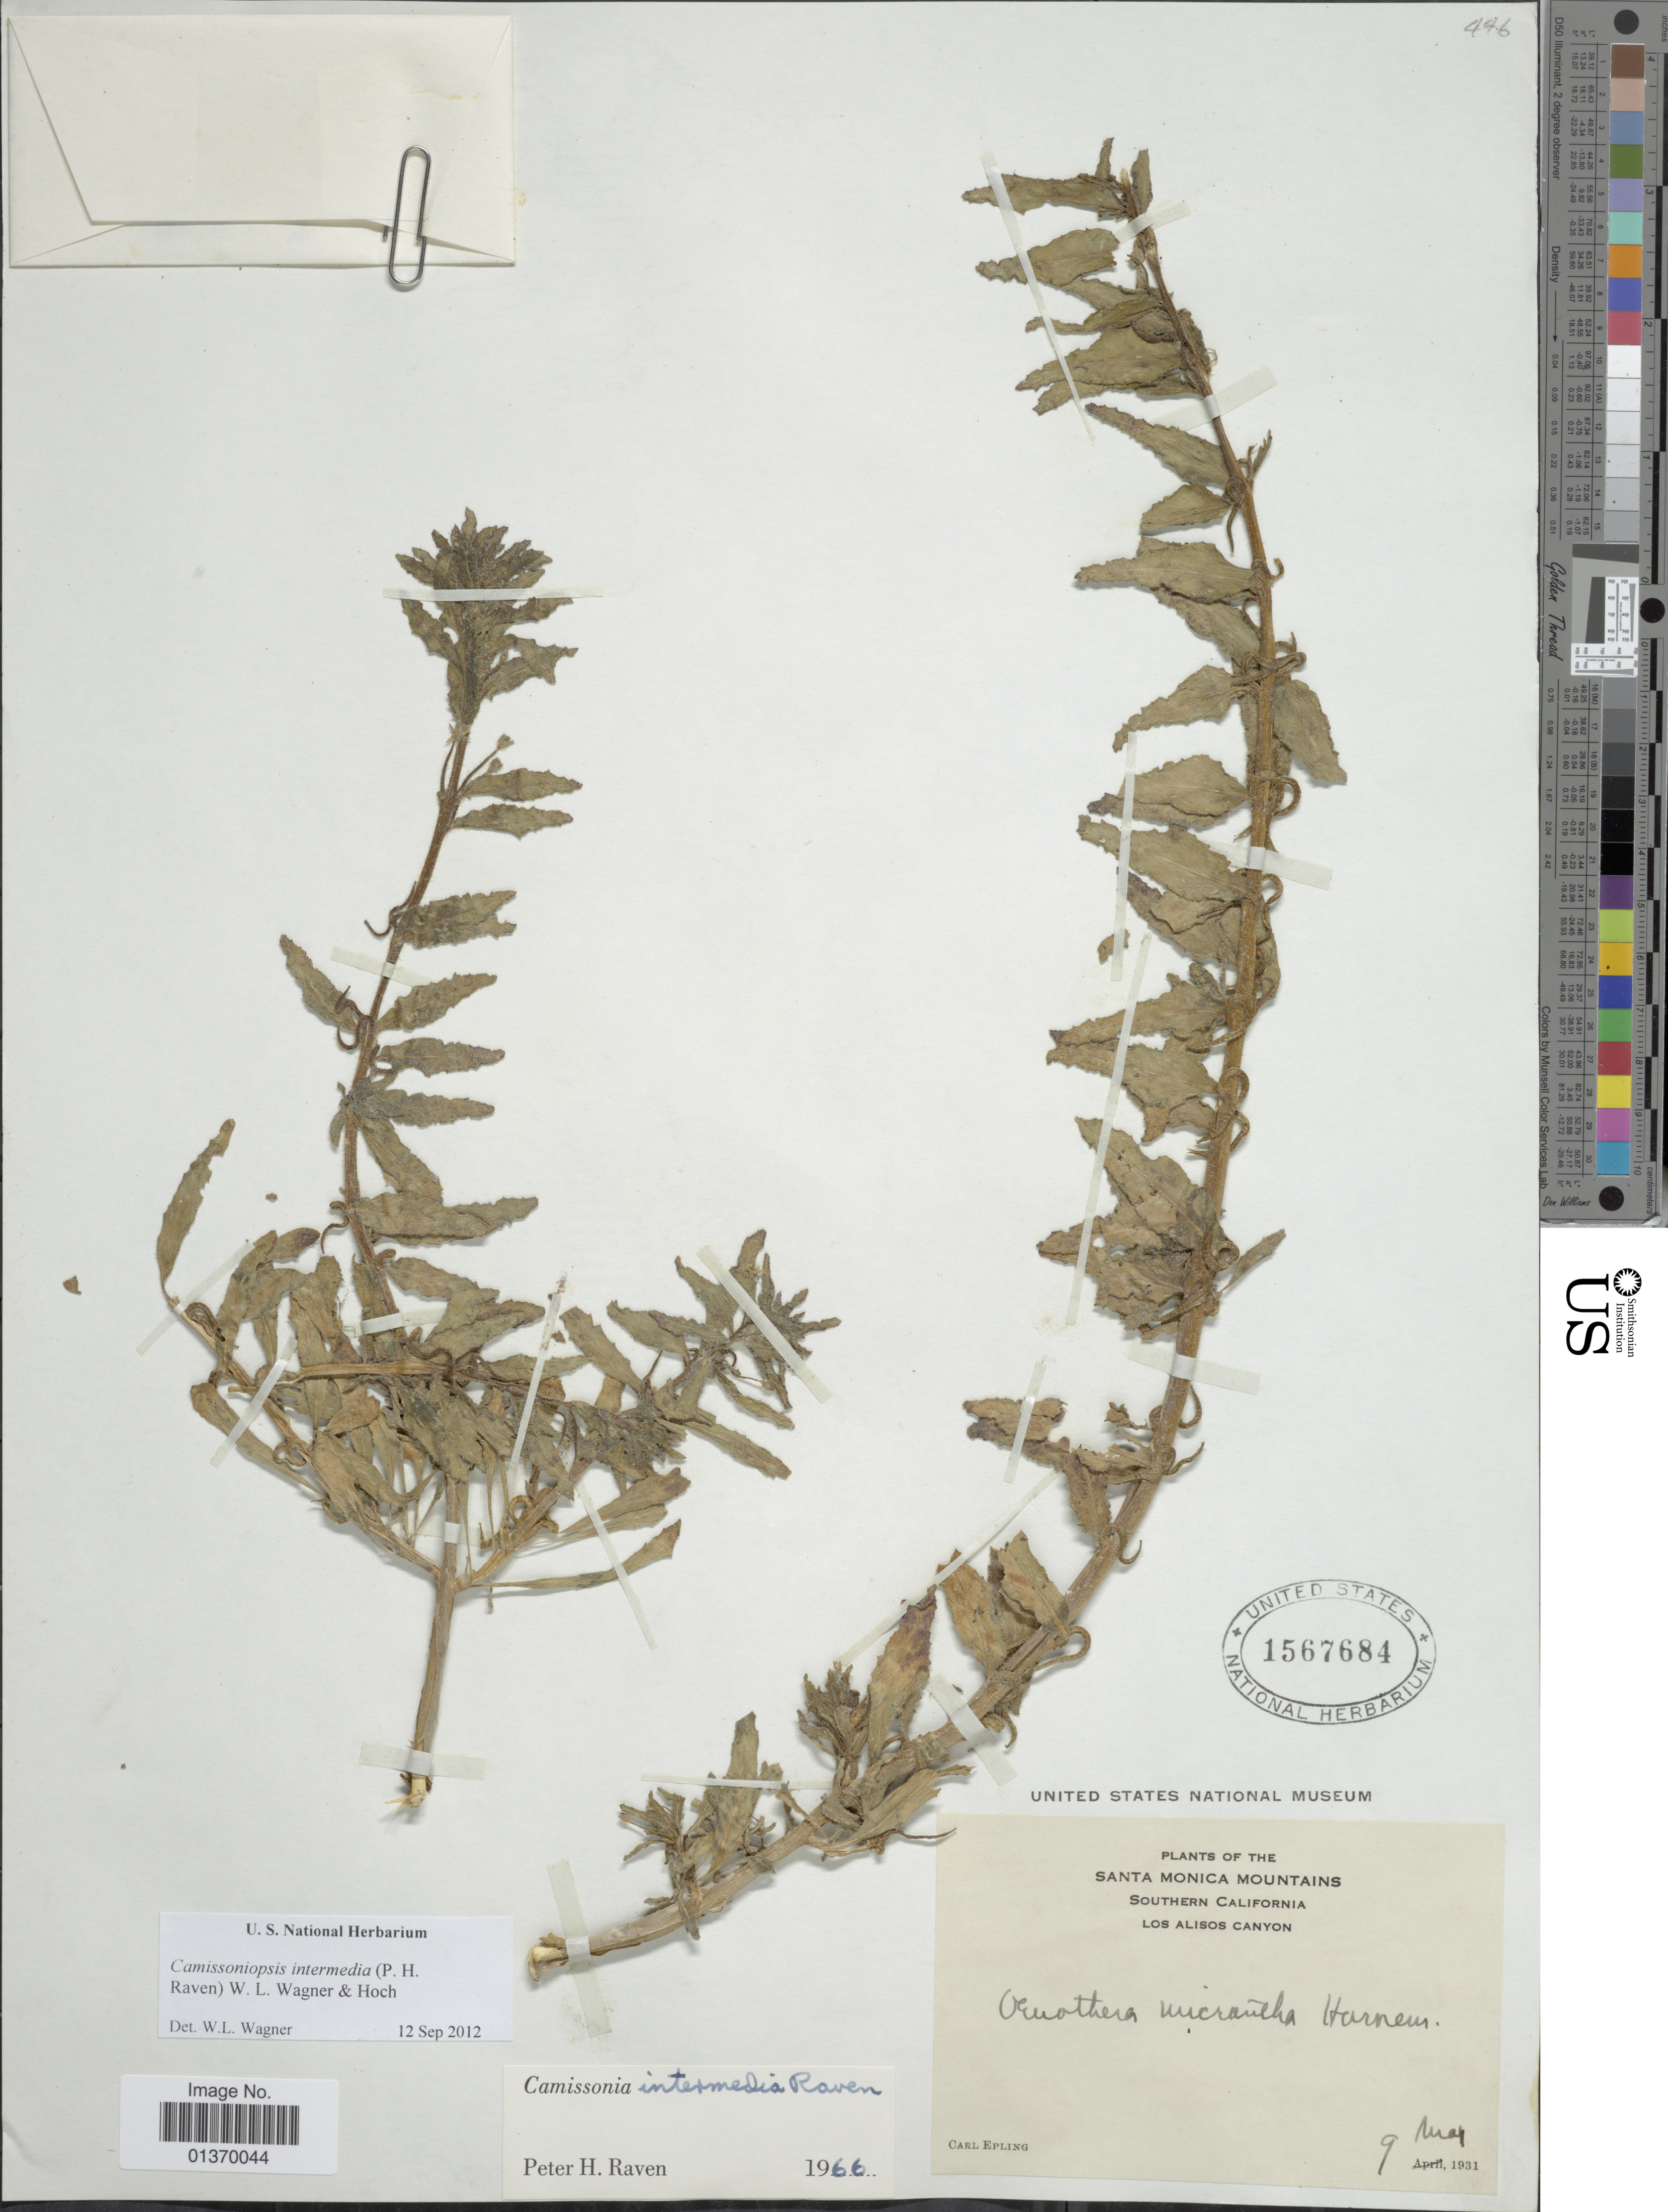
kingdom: Plantae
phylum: Tracheophyta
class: Magnoliopsida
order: Myrtales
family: Onagraceae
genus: Camissoniopsis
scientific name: Camissoniopsis intermedia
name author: (P.H. Raven) W.L. Wagner & Hoch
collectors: C. C. Epling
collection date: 1931-05-09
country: United States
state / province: California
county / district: Los Angeles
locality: Santa Monica Mountains, Southern California, Los Alisos Canyon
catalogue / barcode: US 1567684